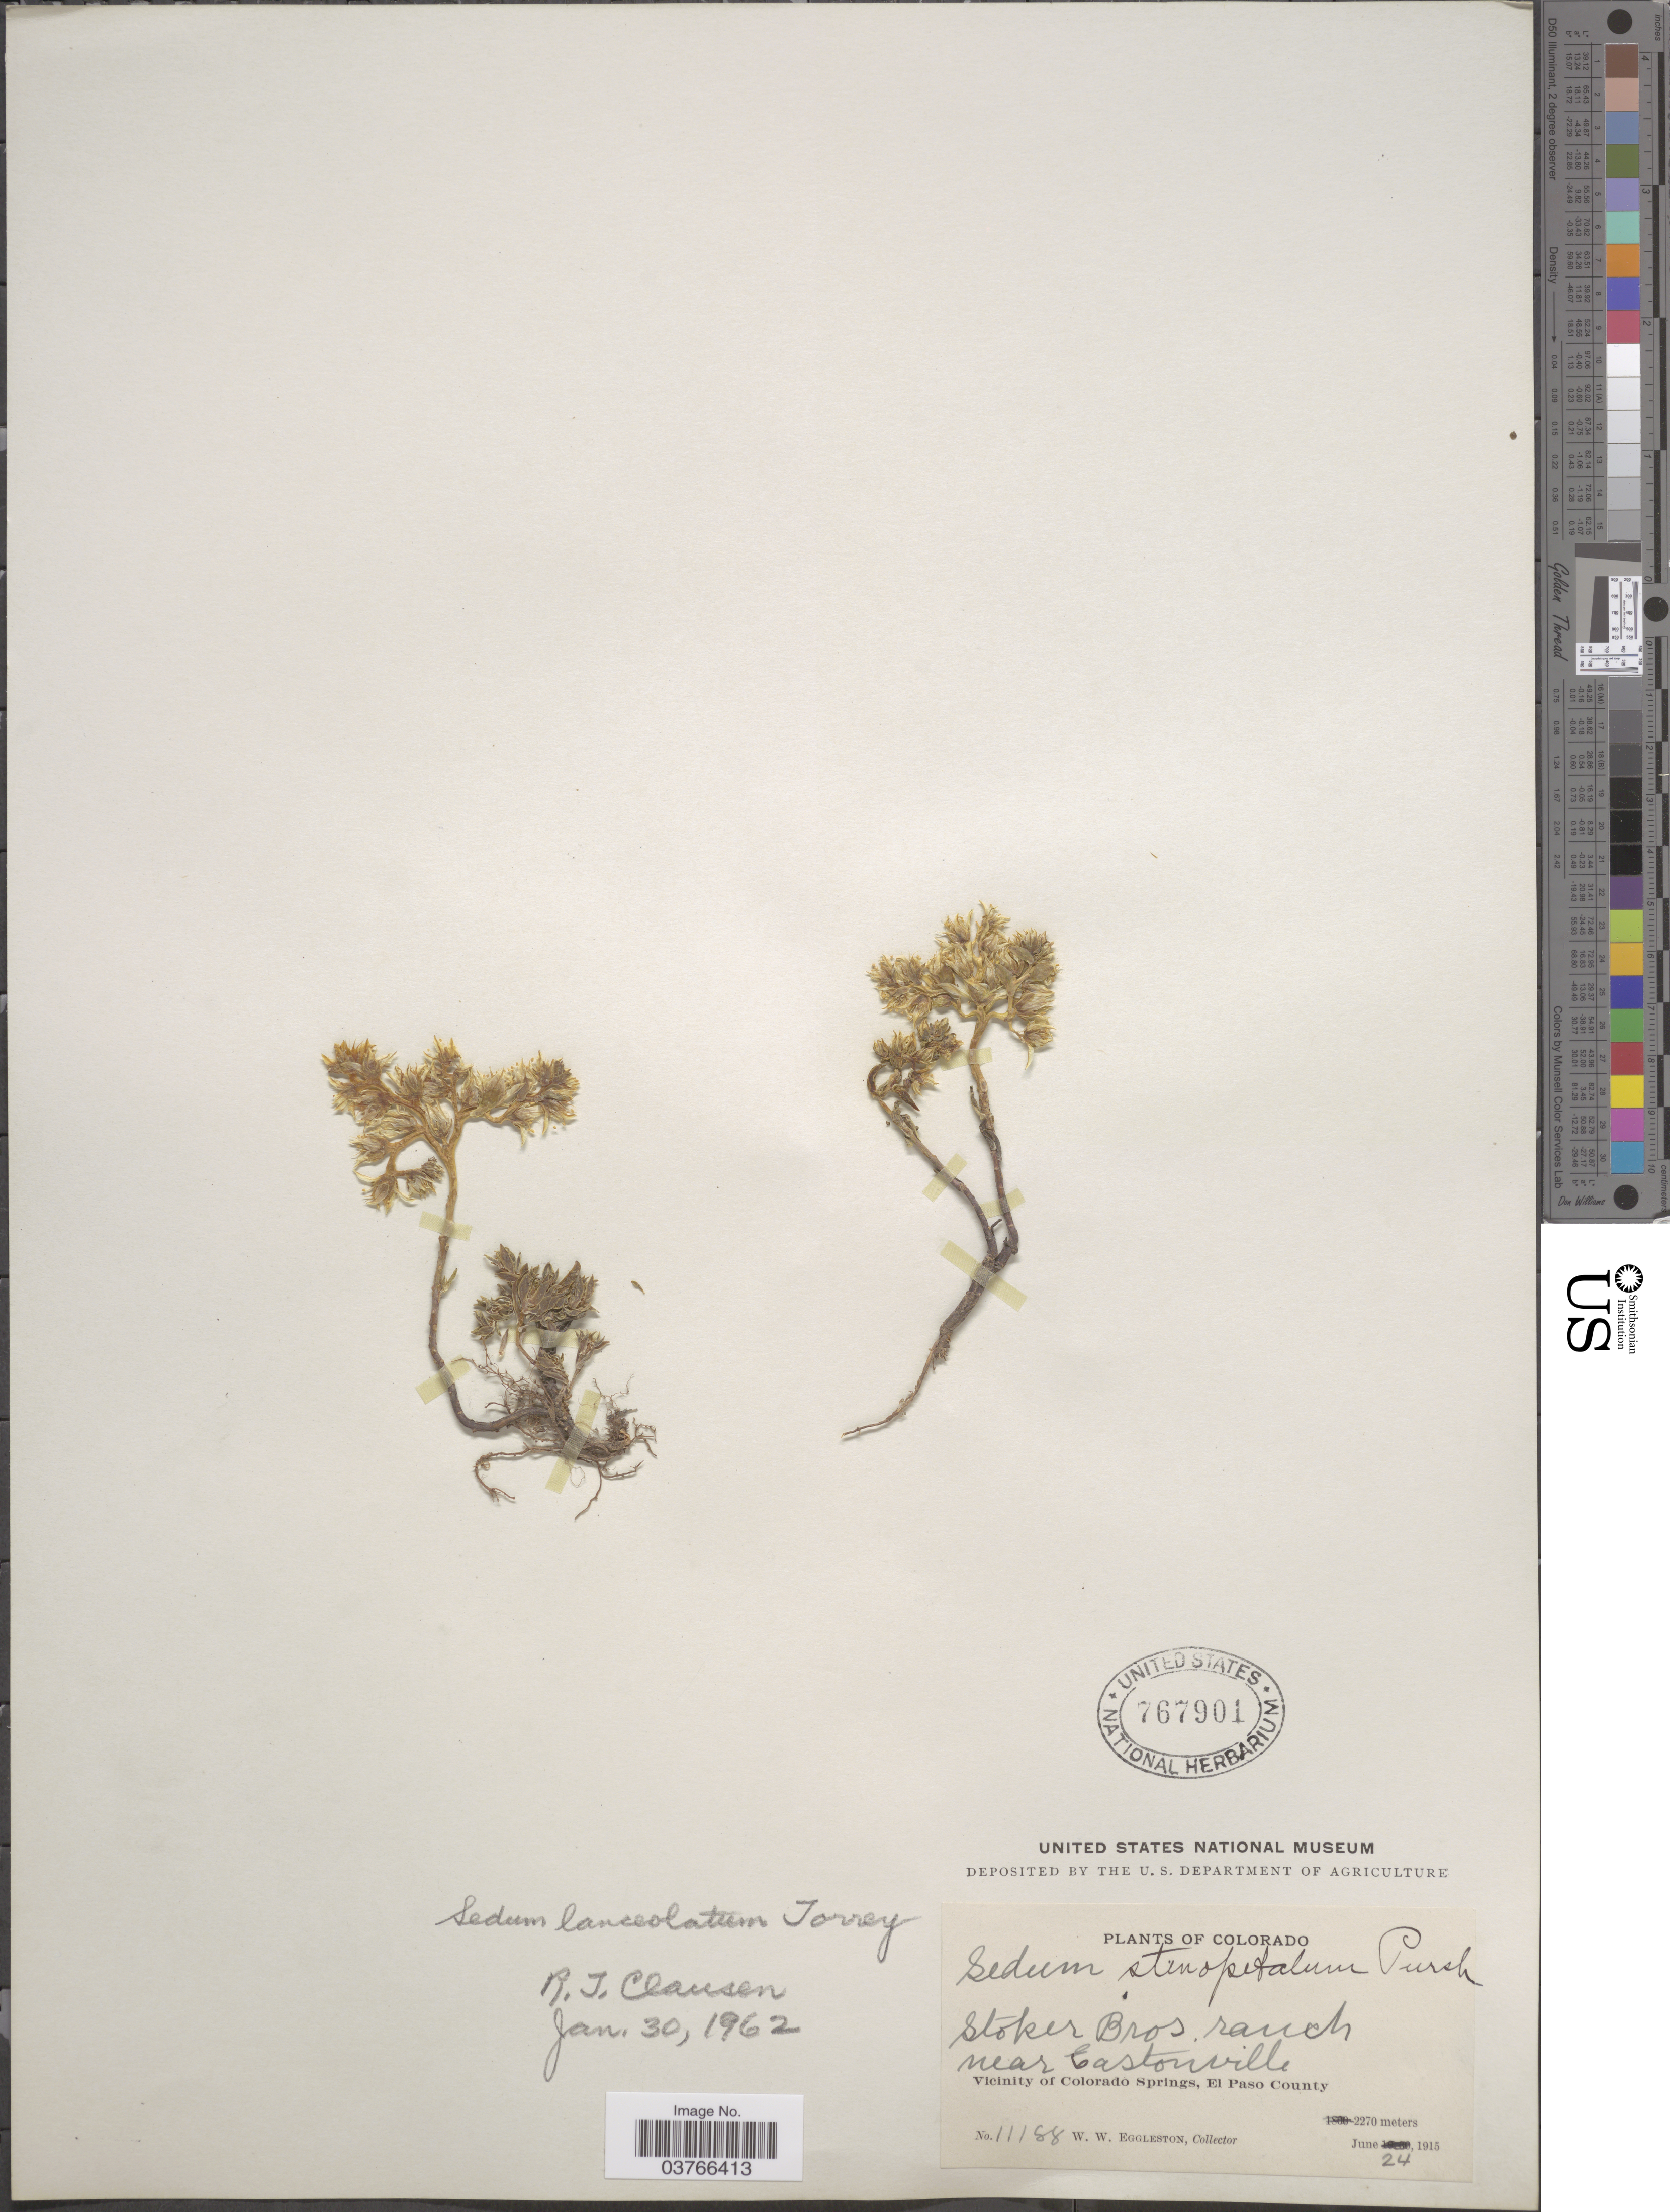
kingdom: Plantae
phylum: Tracheophyta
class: Magnoliopsida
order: Saxifragales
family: Crassulaceae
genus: Sedum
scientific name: Sedum lanceolatum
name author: Torr.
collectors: W. W. Eggleston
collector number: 11188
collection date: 1915-06-24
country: United States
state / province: Colorado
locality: Stoker Bros ranch, near Castonville. Vicinity of Colorado Springs, El Paso County.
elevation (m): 2270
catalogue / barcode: US 767901